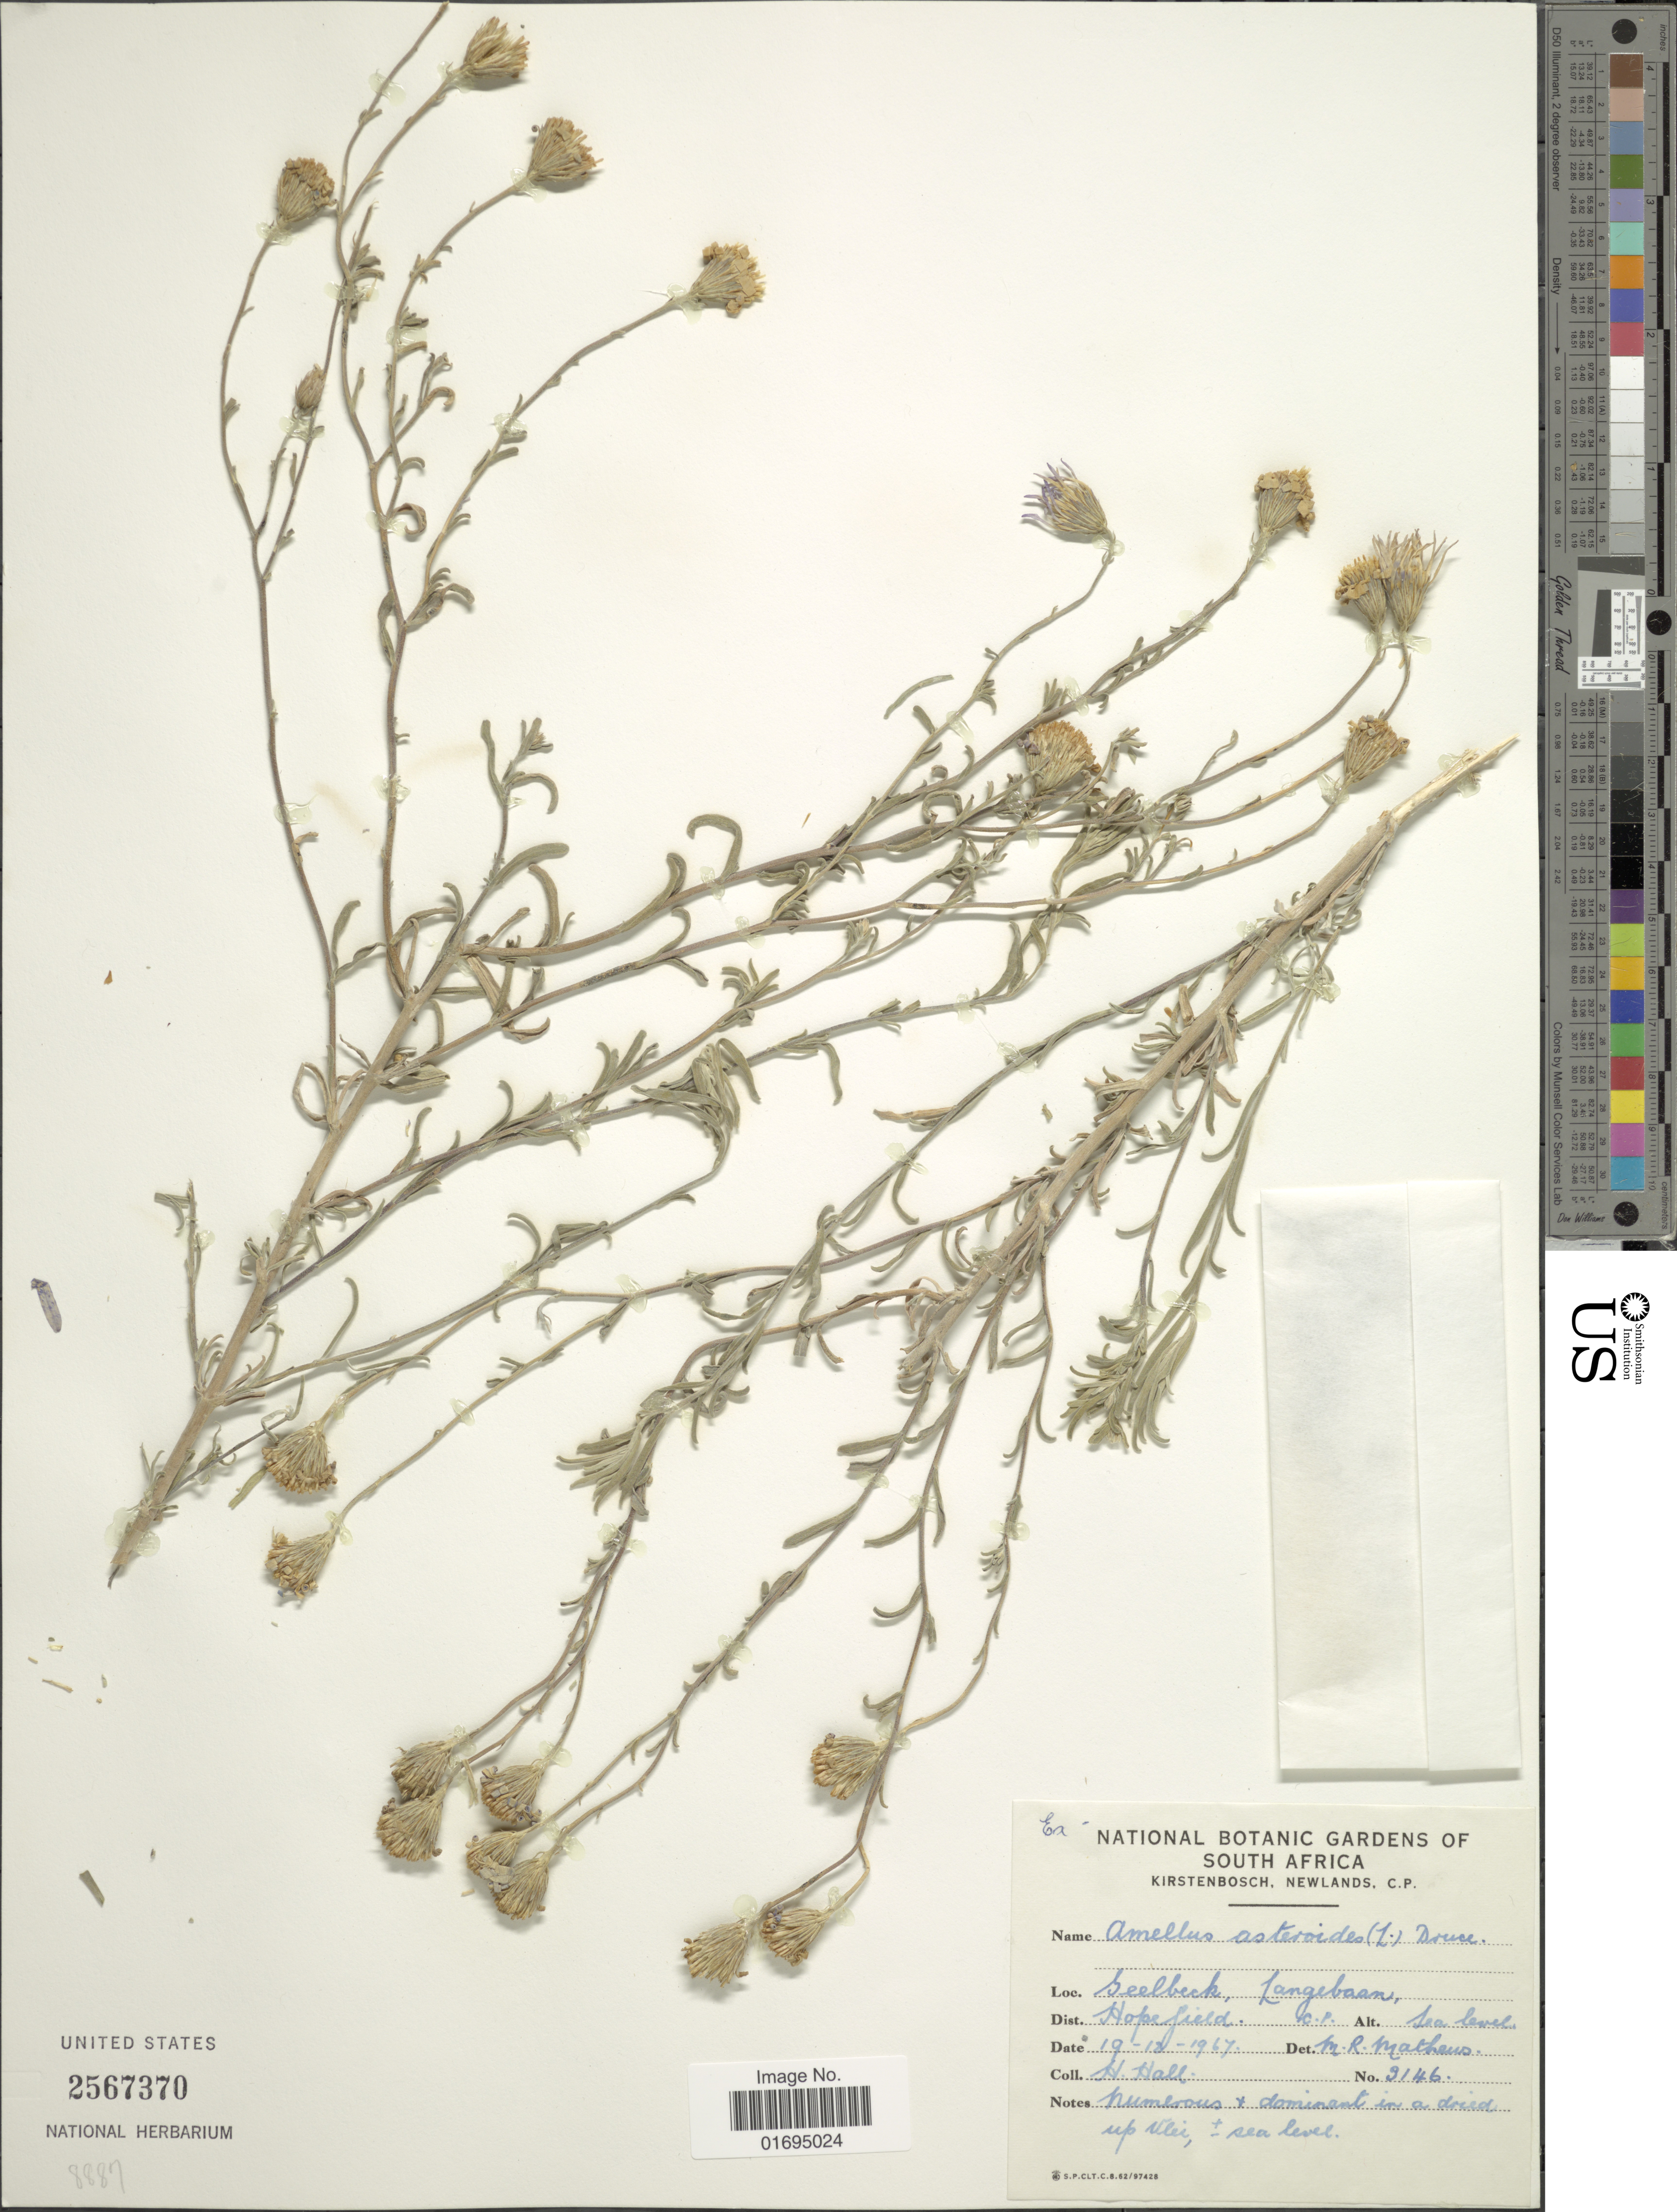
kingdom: Plantae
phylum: Tracheophyta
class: Magnoliopsida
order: Asterales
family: Asteraceae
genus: Amellus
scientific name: Amellus asteroides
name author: Druce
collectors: H. Hall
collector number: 3146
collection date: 1967-12-19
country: South Africa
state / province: Western Cape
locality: Geelbeck, Langebaan, Hopefield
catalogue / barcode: US 2567370